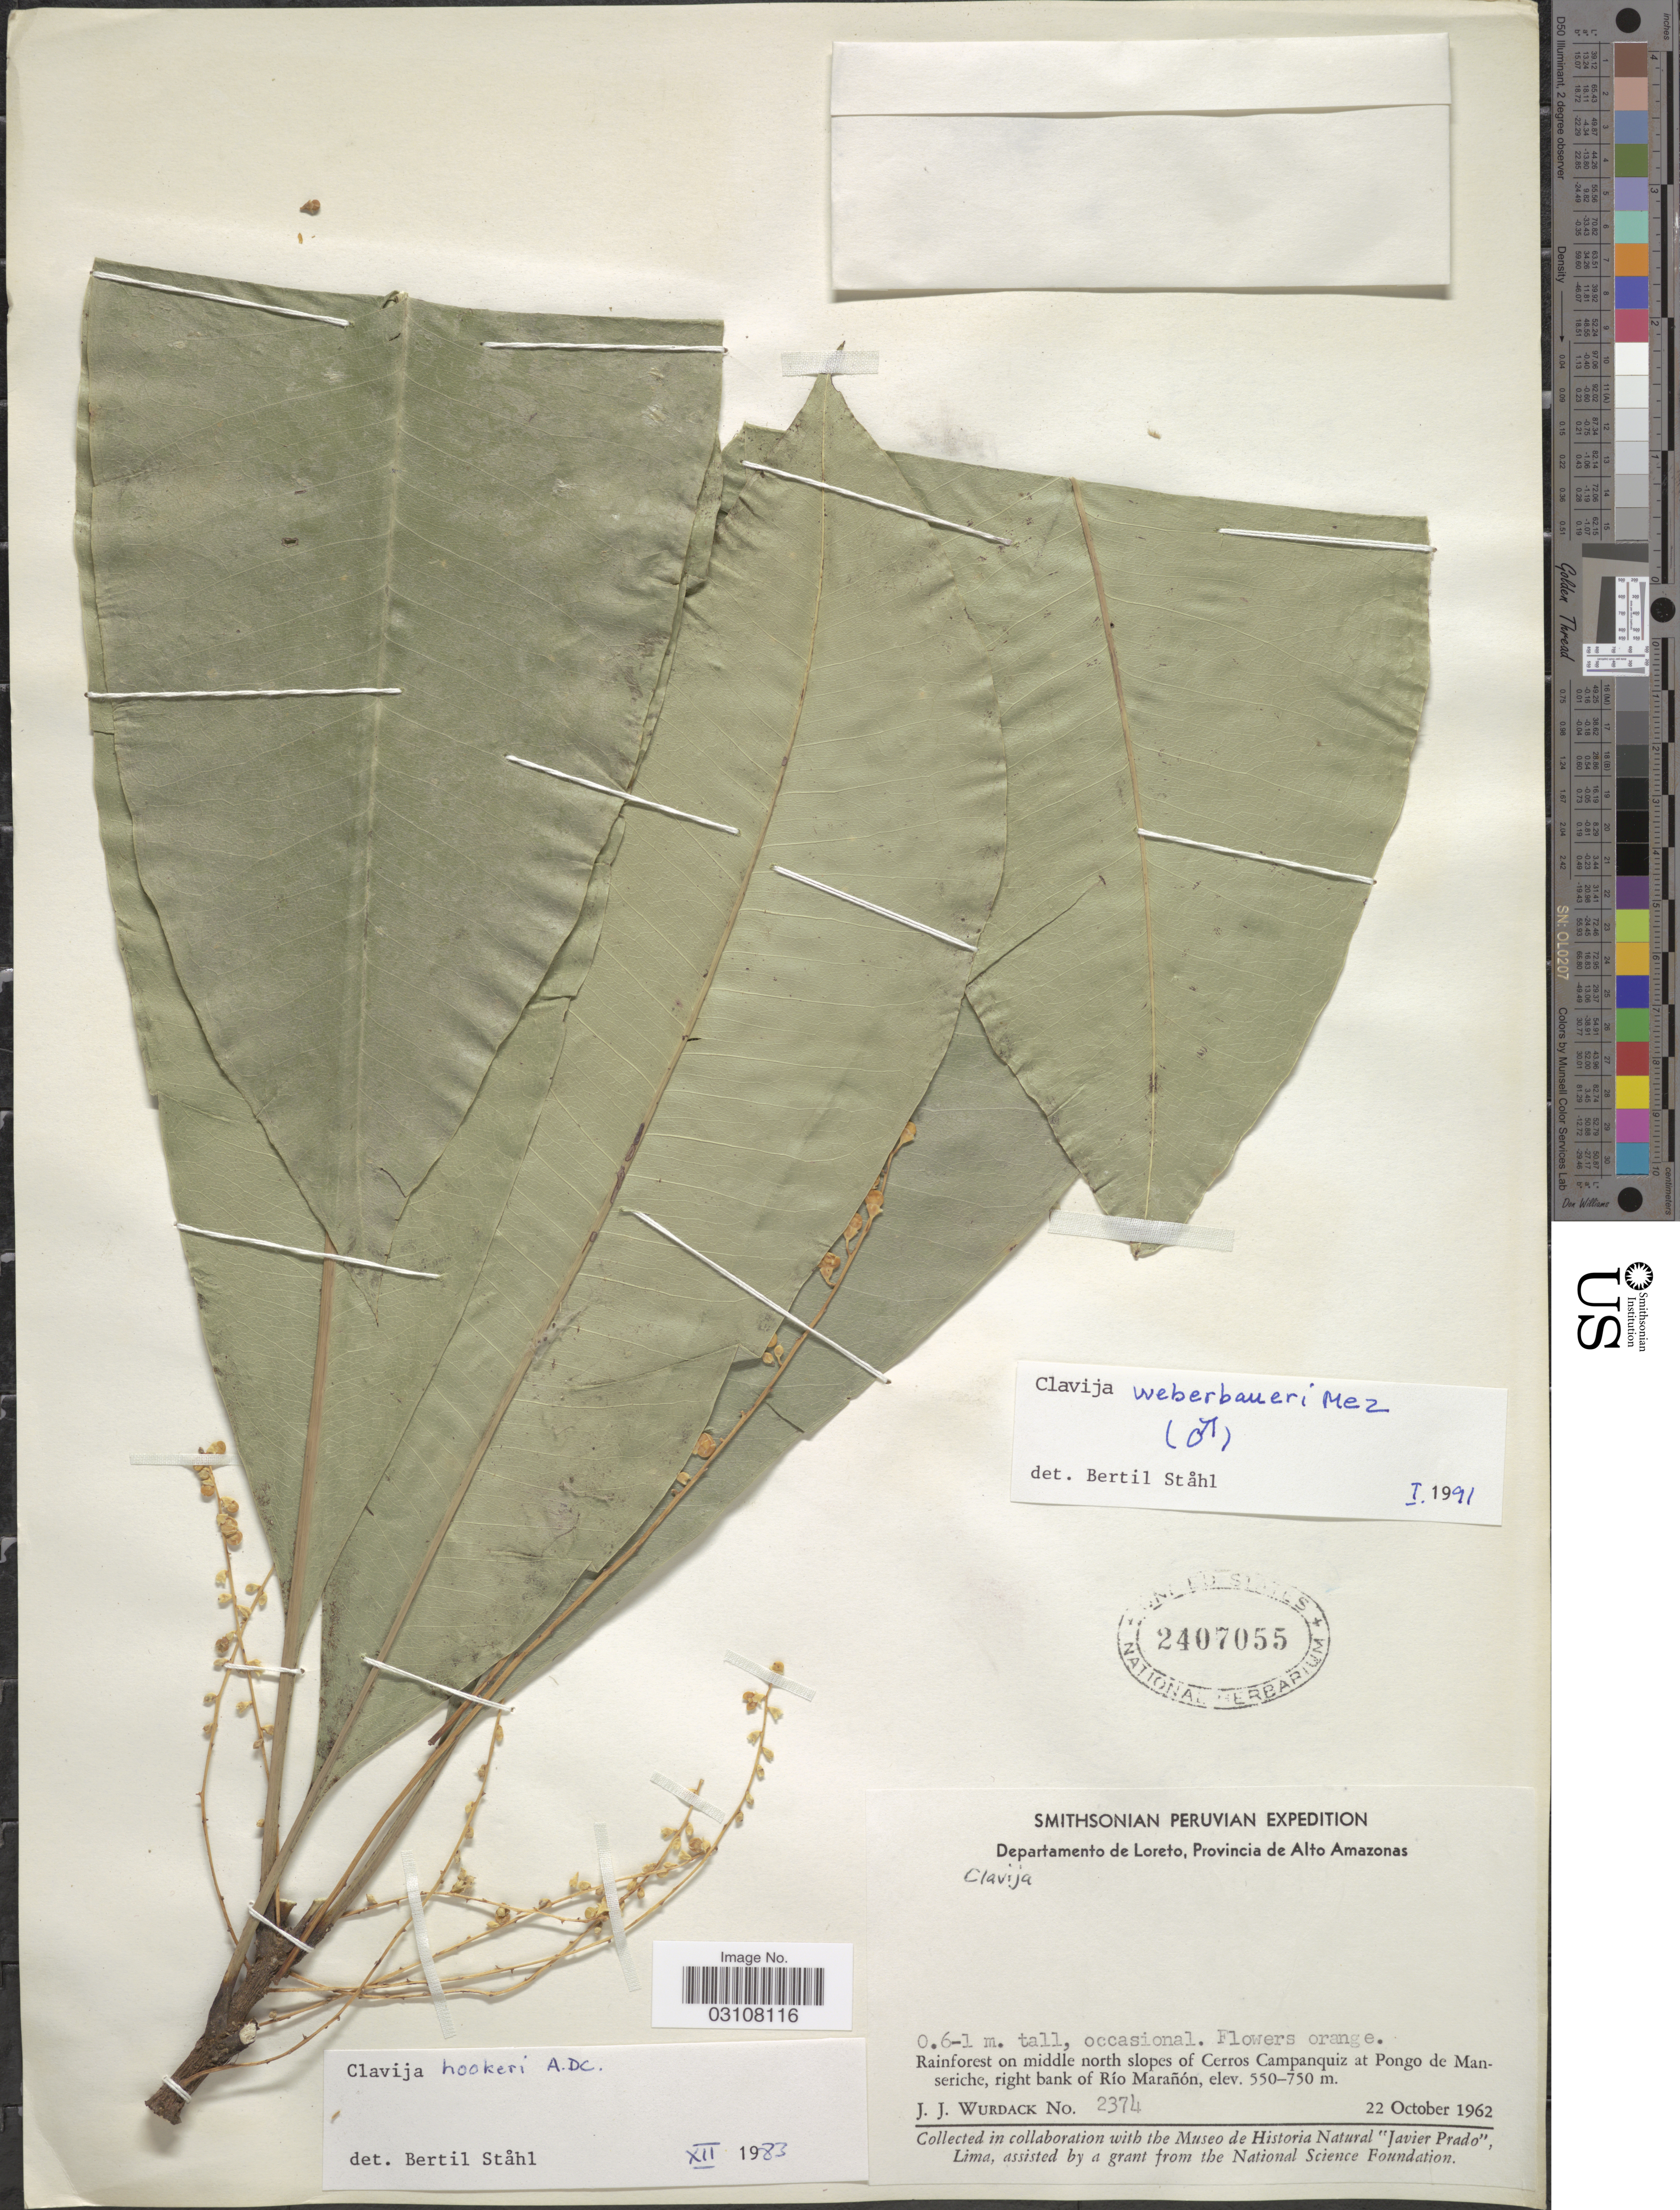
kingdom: Plantae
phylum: Tracheophyta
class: Magnoliopsida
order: Ericales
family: Primulaceae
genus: Clavija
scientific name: Clavija weberbaueri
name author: Mez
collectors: J. J. Wurdack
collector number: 2374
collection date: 1962-10-22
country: Peru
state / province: Loreto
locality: Departamento de Loreto, Provincia de Alto Amazonas, Rainforest on middle north slopes of Cerros Campanquiz at Pongo de Manseriche, right bank of Río Marañón.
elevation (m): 550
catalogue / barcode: US 2407055